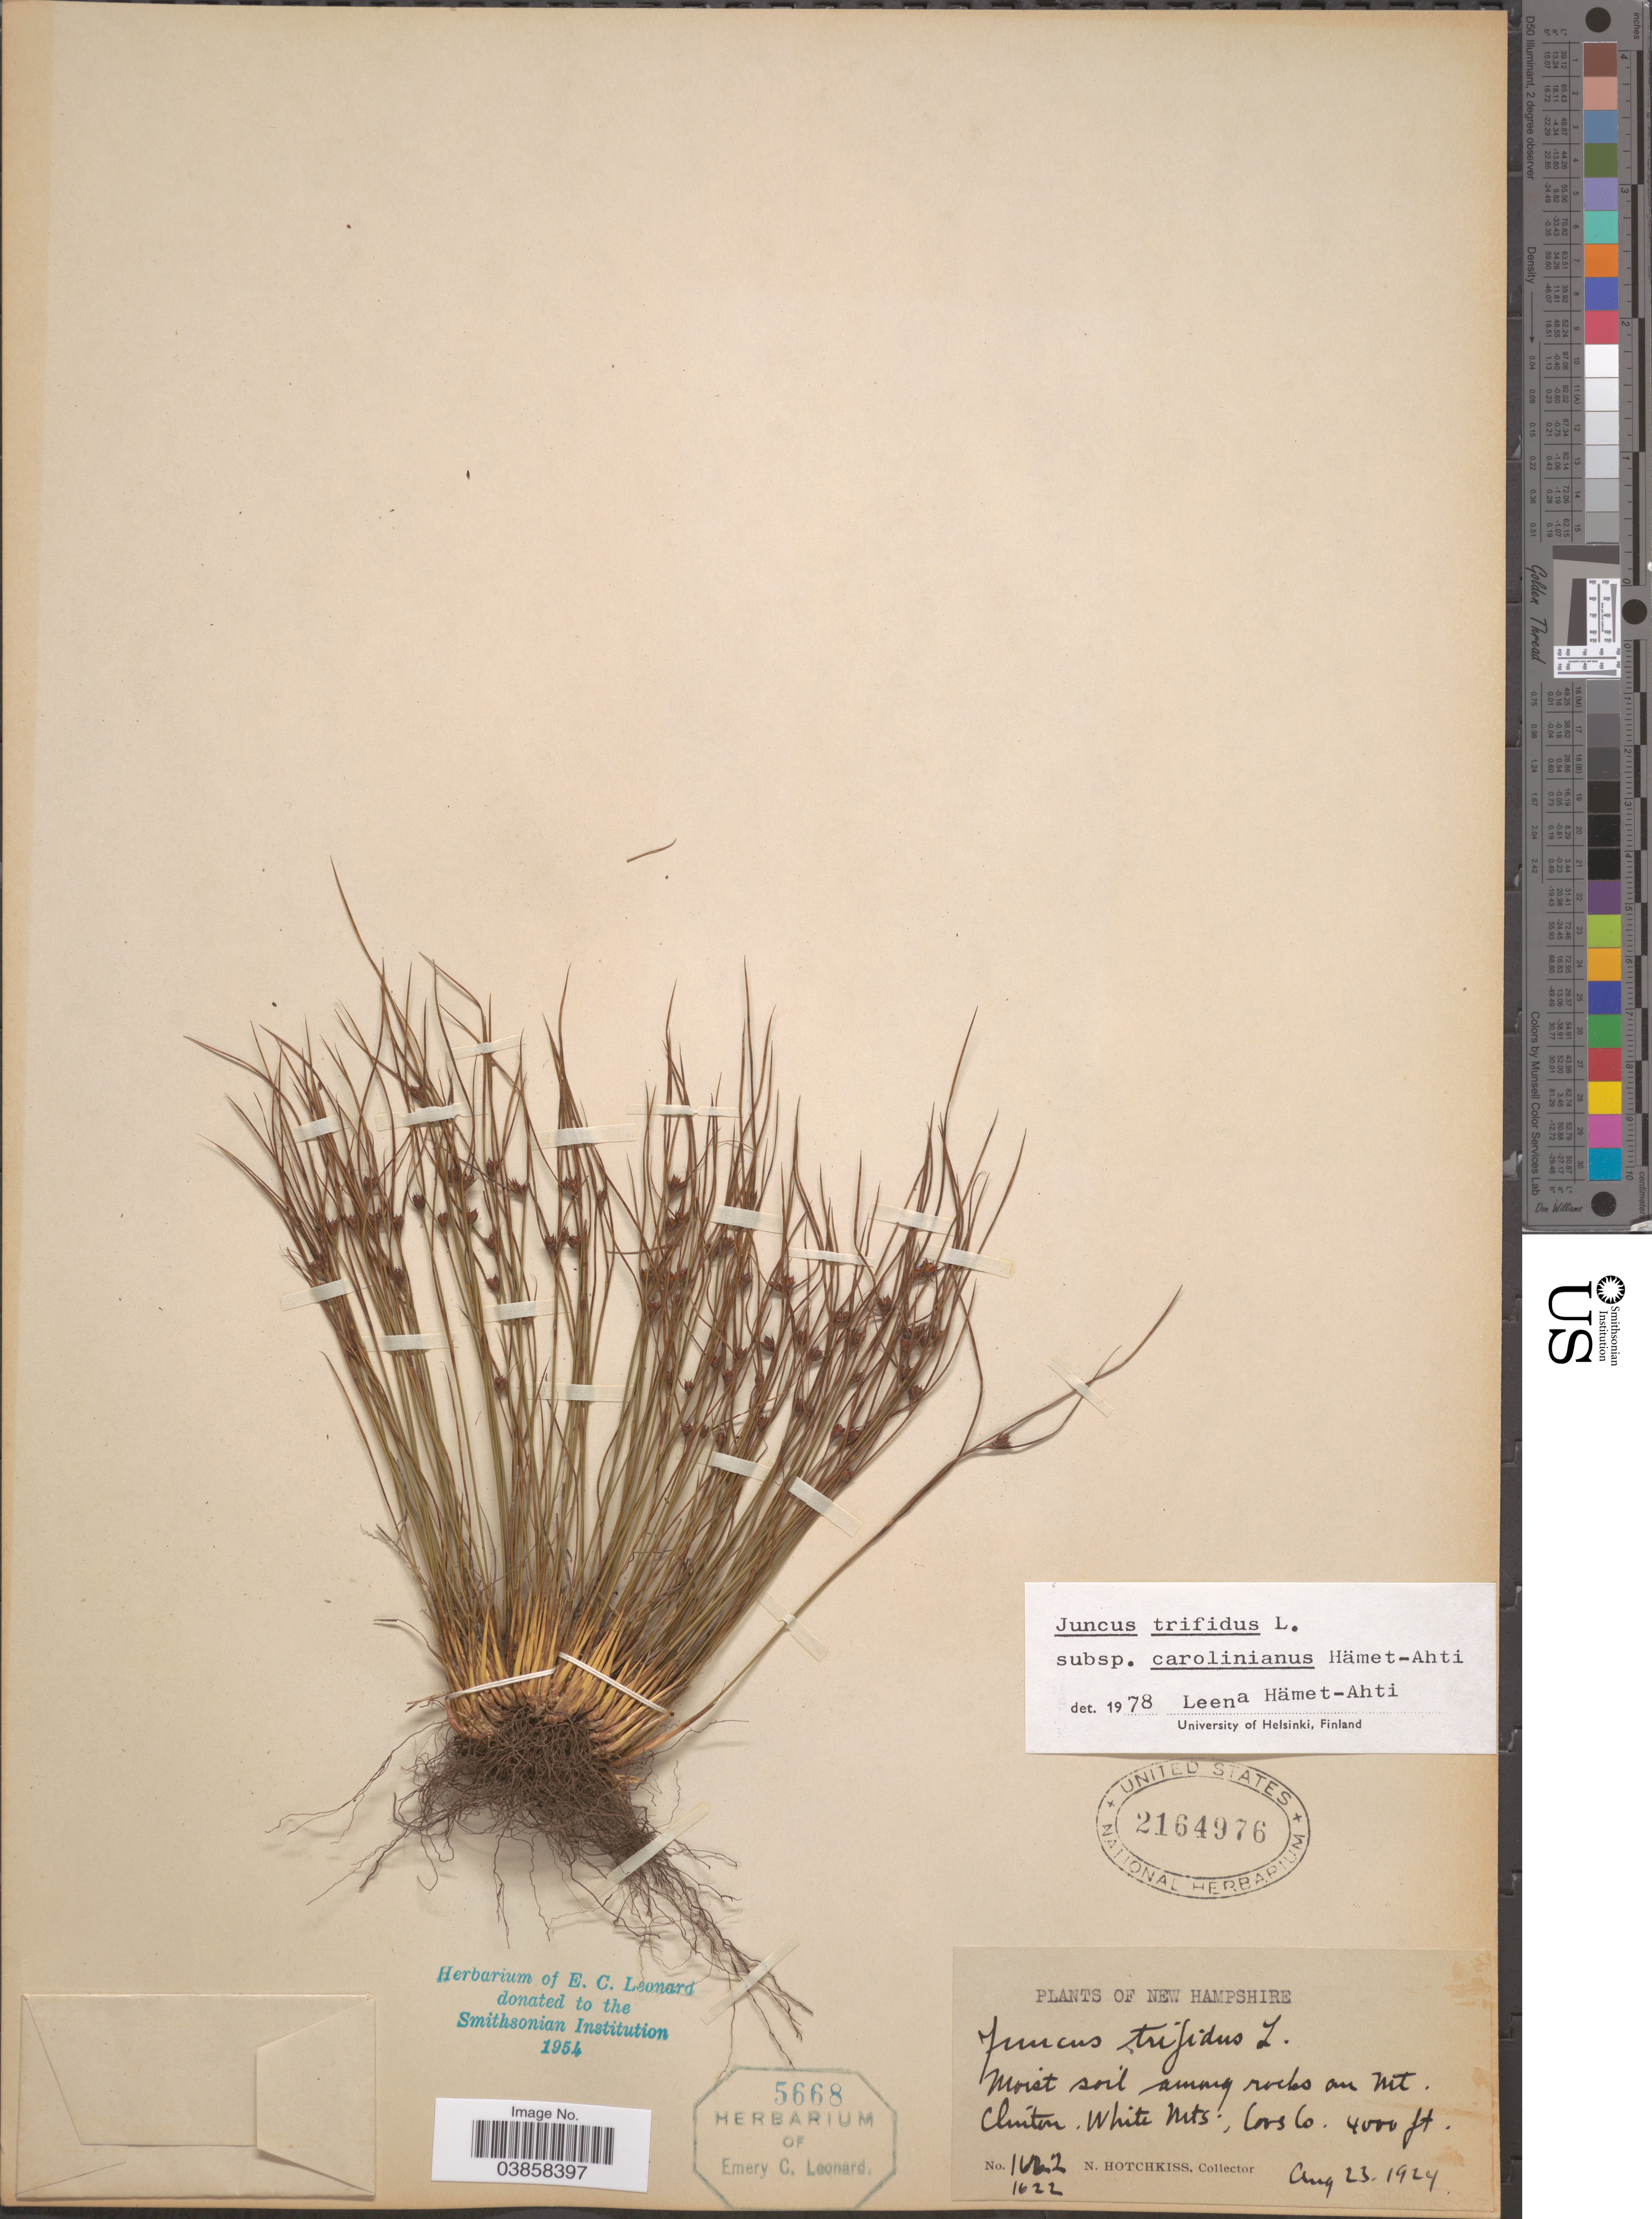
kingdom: Plantae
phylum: Tracheophyta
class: Liliopsida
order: Poales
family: Juncaceae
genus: Juncus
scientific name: Juncus trifidus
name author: L.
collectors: N. Hotchkiss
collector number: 1622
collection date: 1924-08-23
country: United States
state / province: New Hampshire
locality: Moist soil among rocks on Mt. Clinton. White Mts. Coos Co.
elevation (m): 1219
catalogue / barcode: US 2164976